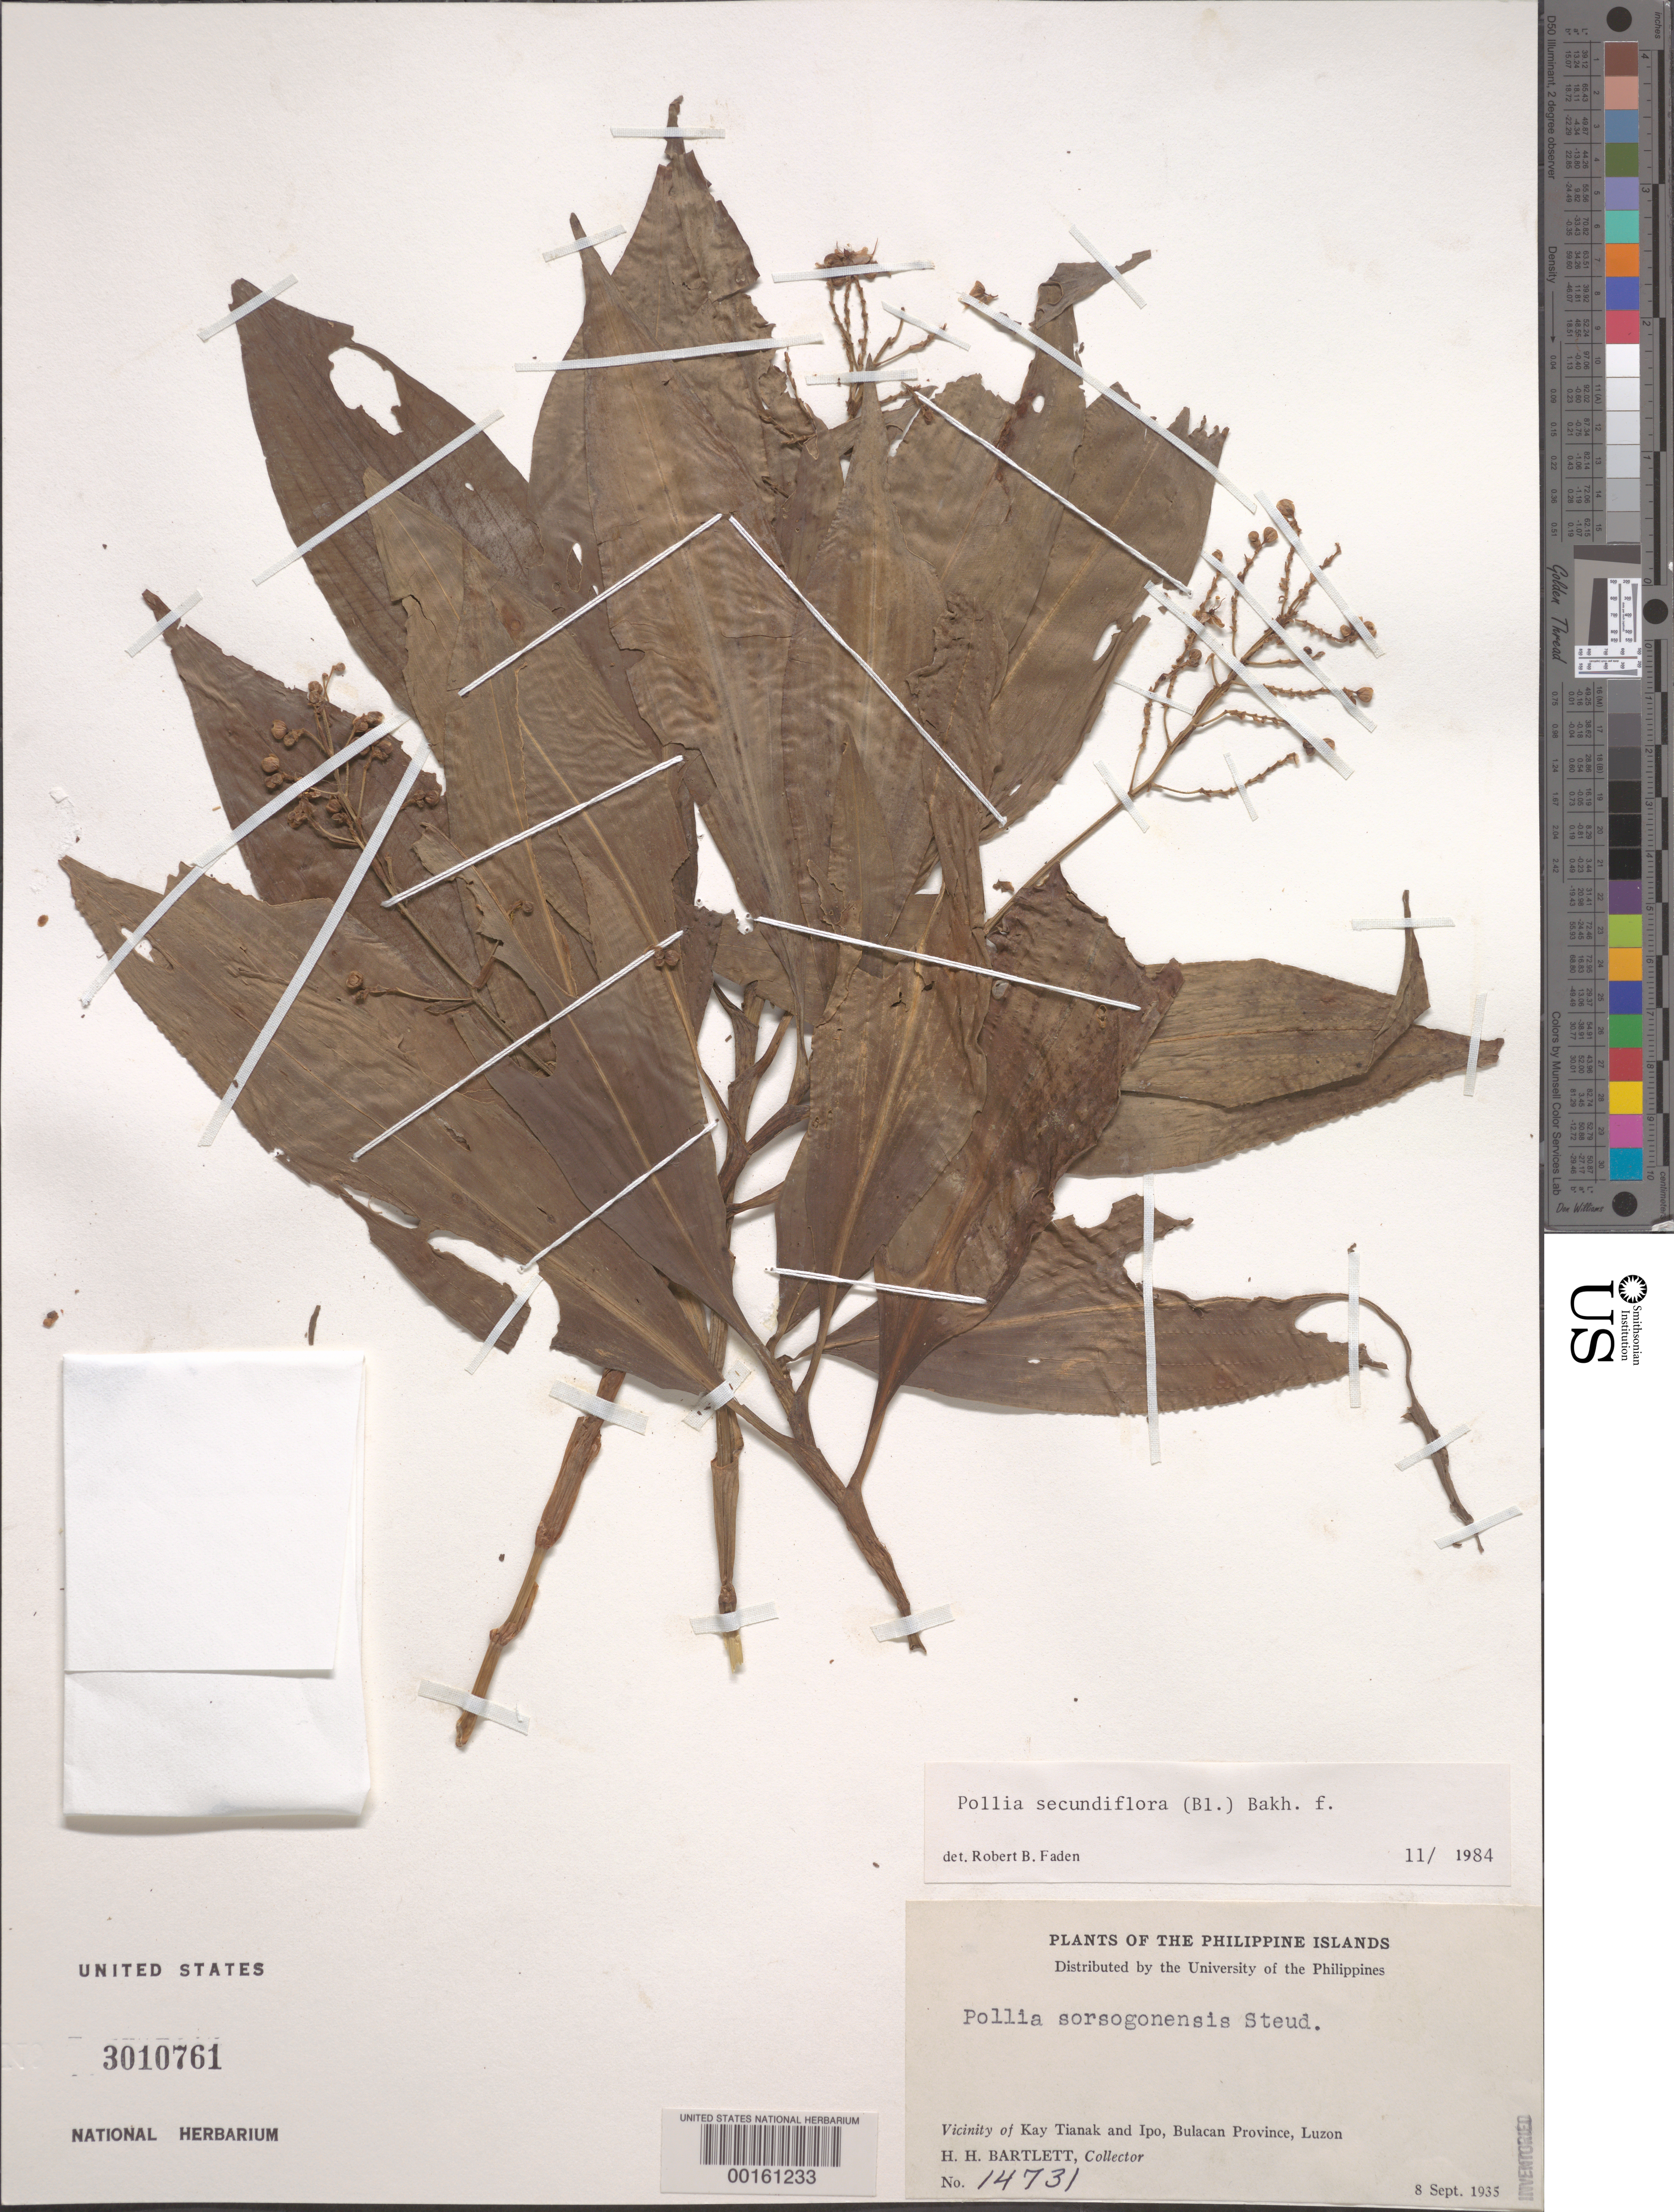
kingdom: Plantae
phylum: Tracheophyta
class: Liliopsida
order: Commelinales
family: Commelinaceae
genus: Pollia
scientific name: Pollia secundiflora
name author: (Blume) Bakh. f.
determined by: Faden, Robert B., (US), Smithsonian Institution - National Museum of Natural History (UNITED STATES)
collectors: H. H. Bartlett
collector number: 14731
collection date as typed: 08 Sep 1935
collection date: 1935-09-08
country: Philippines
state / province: Central Luzon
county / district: Bulacan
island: Luzon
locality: Kay tianak and ipo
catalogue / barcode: US 3010761